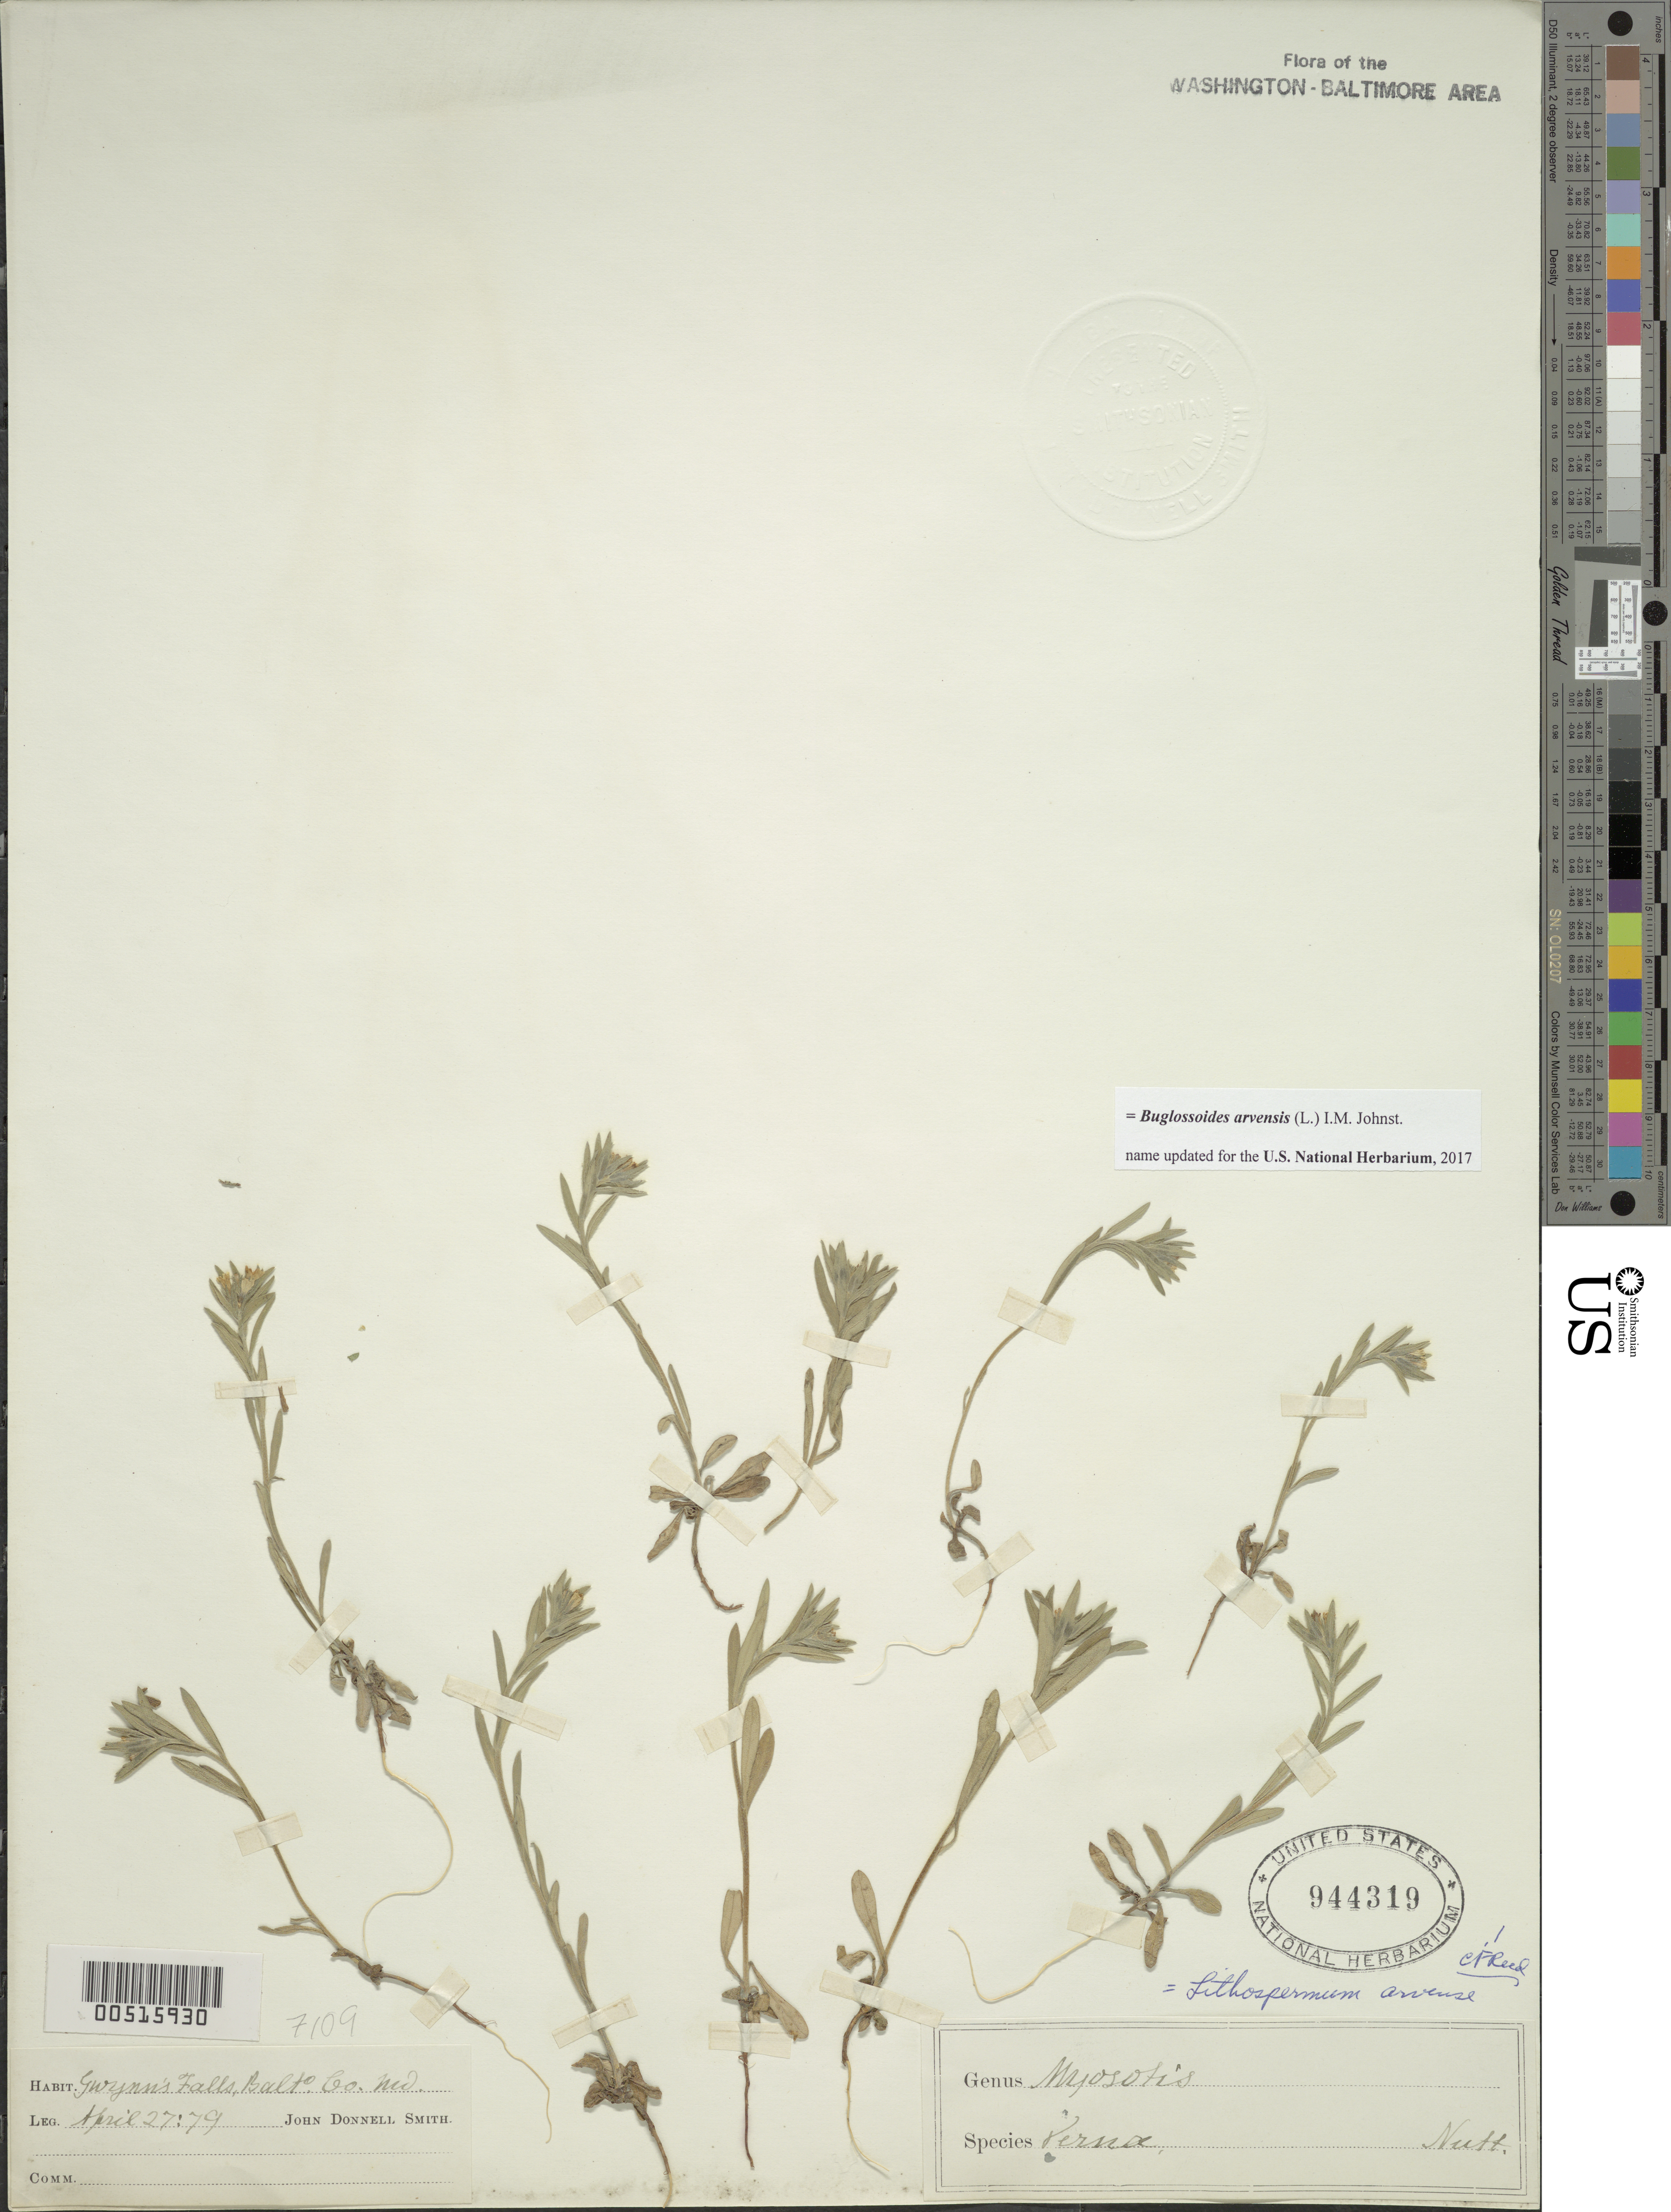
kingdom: Plantae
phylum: Tracheophyta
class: Magnoliopsida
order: Boraginales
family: Boraginaceae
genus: Buglossoides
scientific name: Buglossoides arvensis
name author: (L.) I.M. Johnst.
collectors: J. Donnell Smith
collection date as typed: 27 Apr 1879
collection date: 1879-04-27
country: United States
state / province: Maryland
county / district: Baltimore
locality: Gwynn's Falls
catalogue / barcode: US 944319